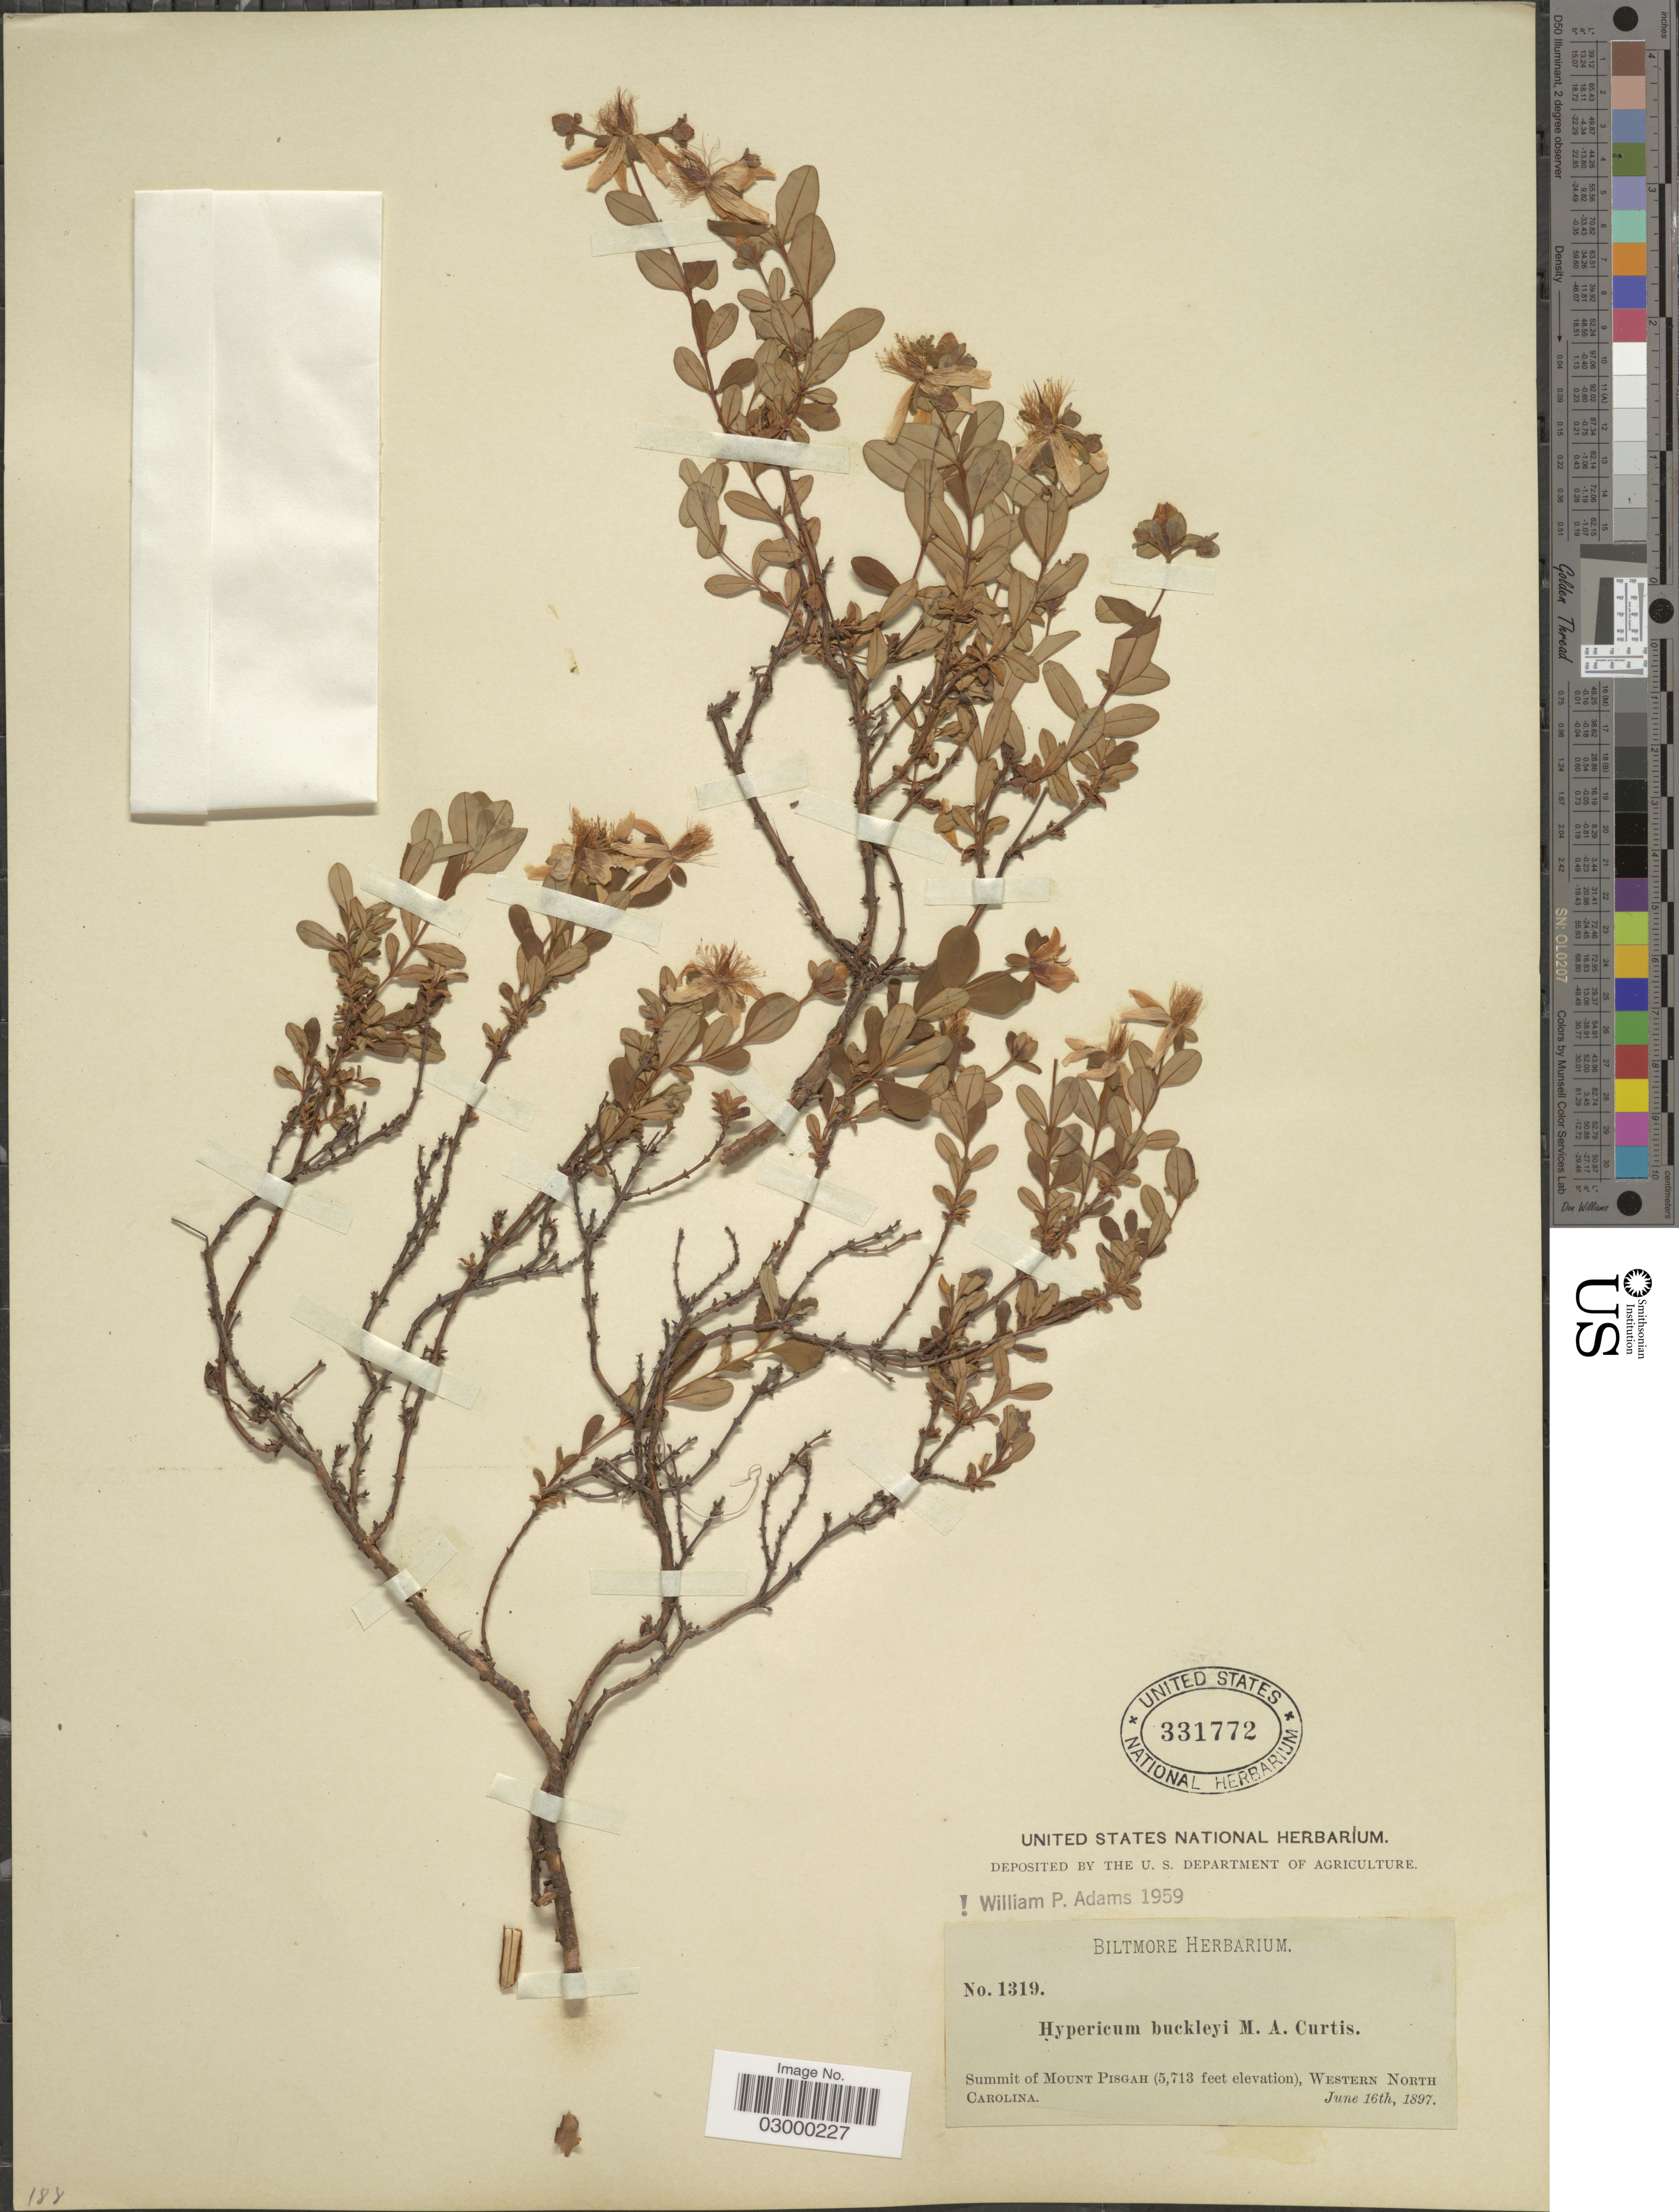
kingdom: Plantae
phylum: Tracheophyta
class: Magnoliopsida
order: Malpighiales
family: Hypericaceae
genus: Hypericum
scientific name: Hypericum buckleyi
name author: M.A. Curtis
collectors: ex herb. Biltmore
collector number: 1319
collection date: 1897-06-16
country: United States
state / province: North Carolina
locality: Summit of Mount Pisgah, Western North Carolina.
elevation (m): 1741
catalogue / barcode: US 331772